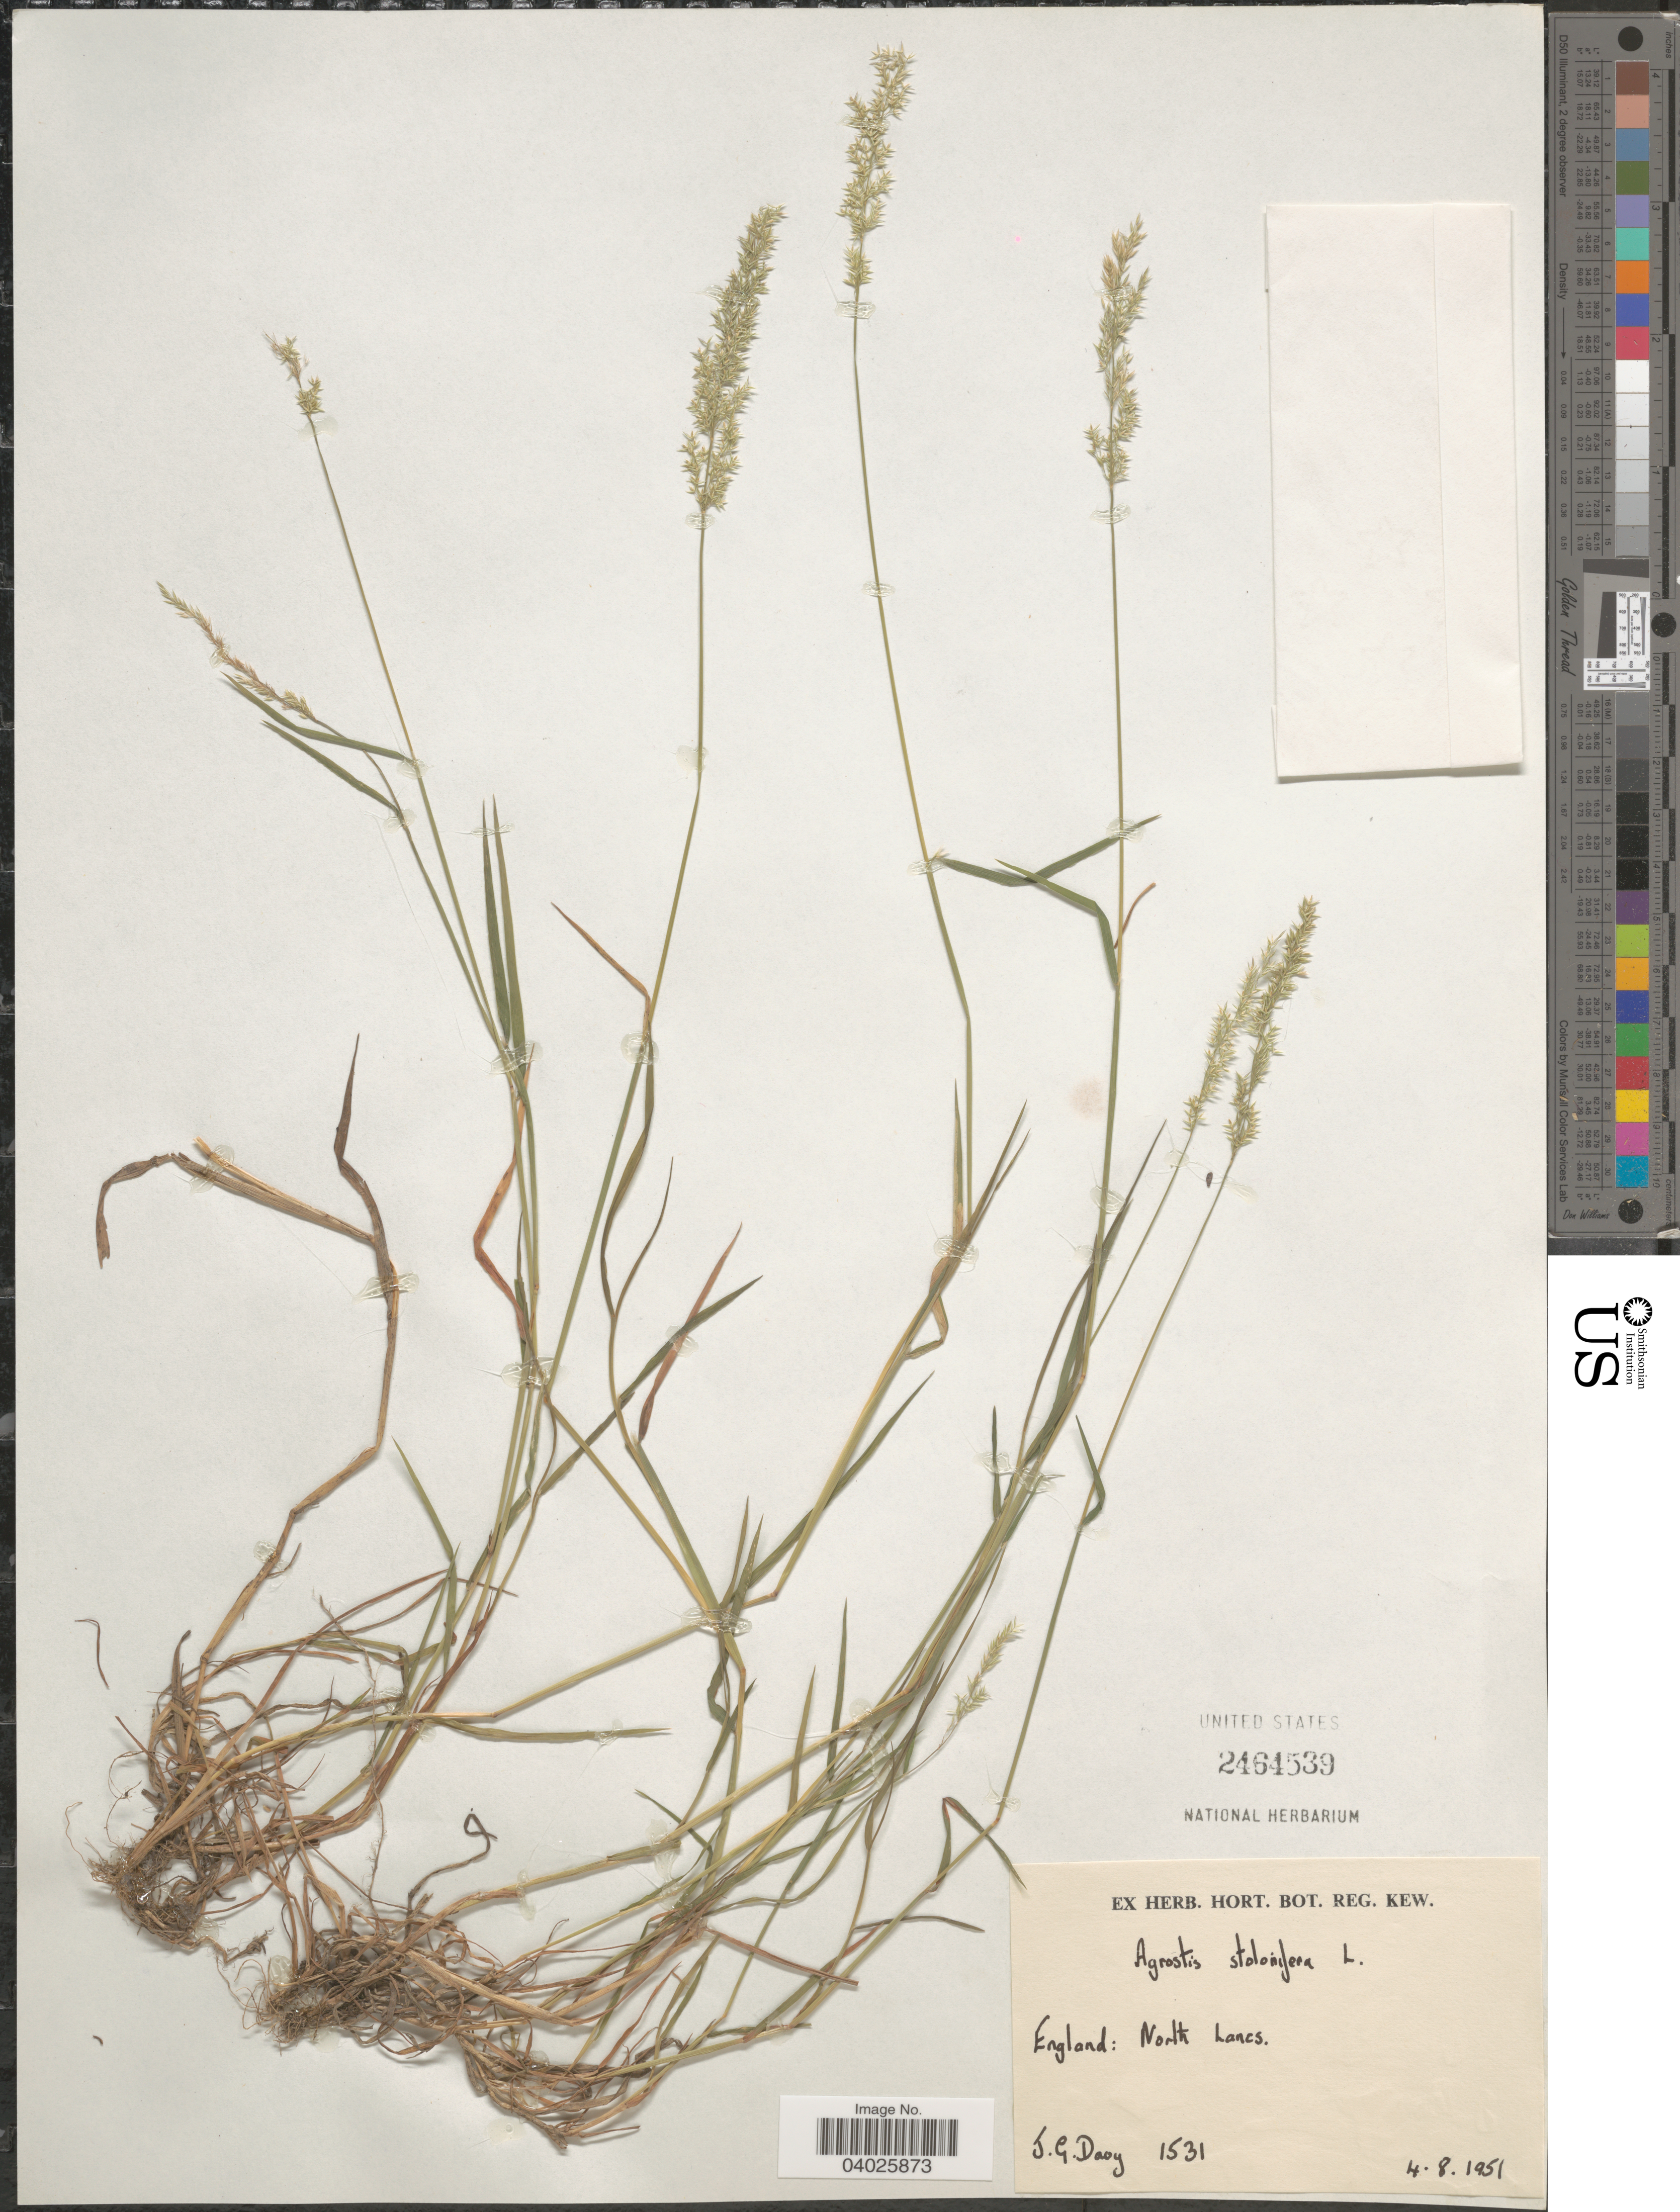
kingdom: Plantae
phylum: Tracheophyta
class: Liliopsida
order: Poales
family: Poaceae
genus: Agrostis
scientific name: Agrostis stolonifera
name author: L.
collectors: J. Davy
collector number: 1531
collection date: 1951-08-04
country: United Kingdom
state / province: England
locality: North Lanes.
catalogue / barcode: US 2464539